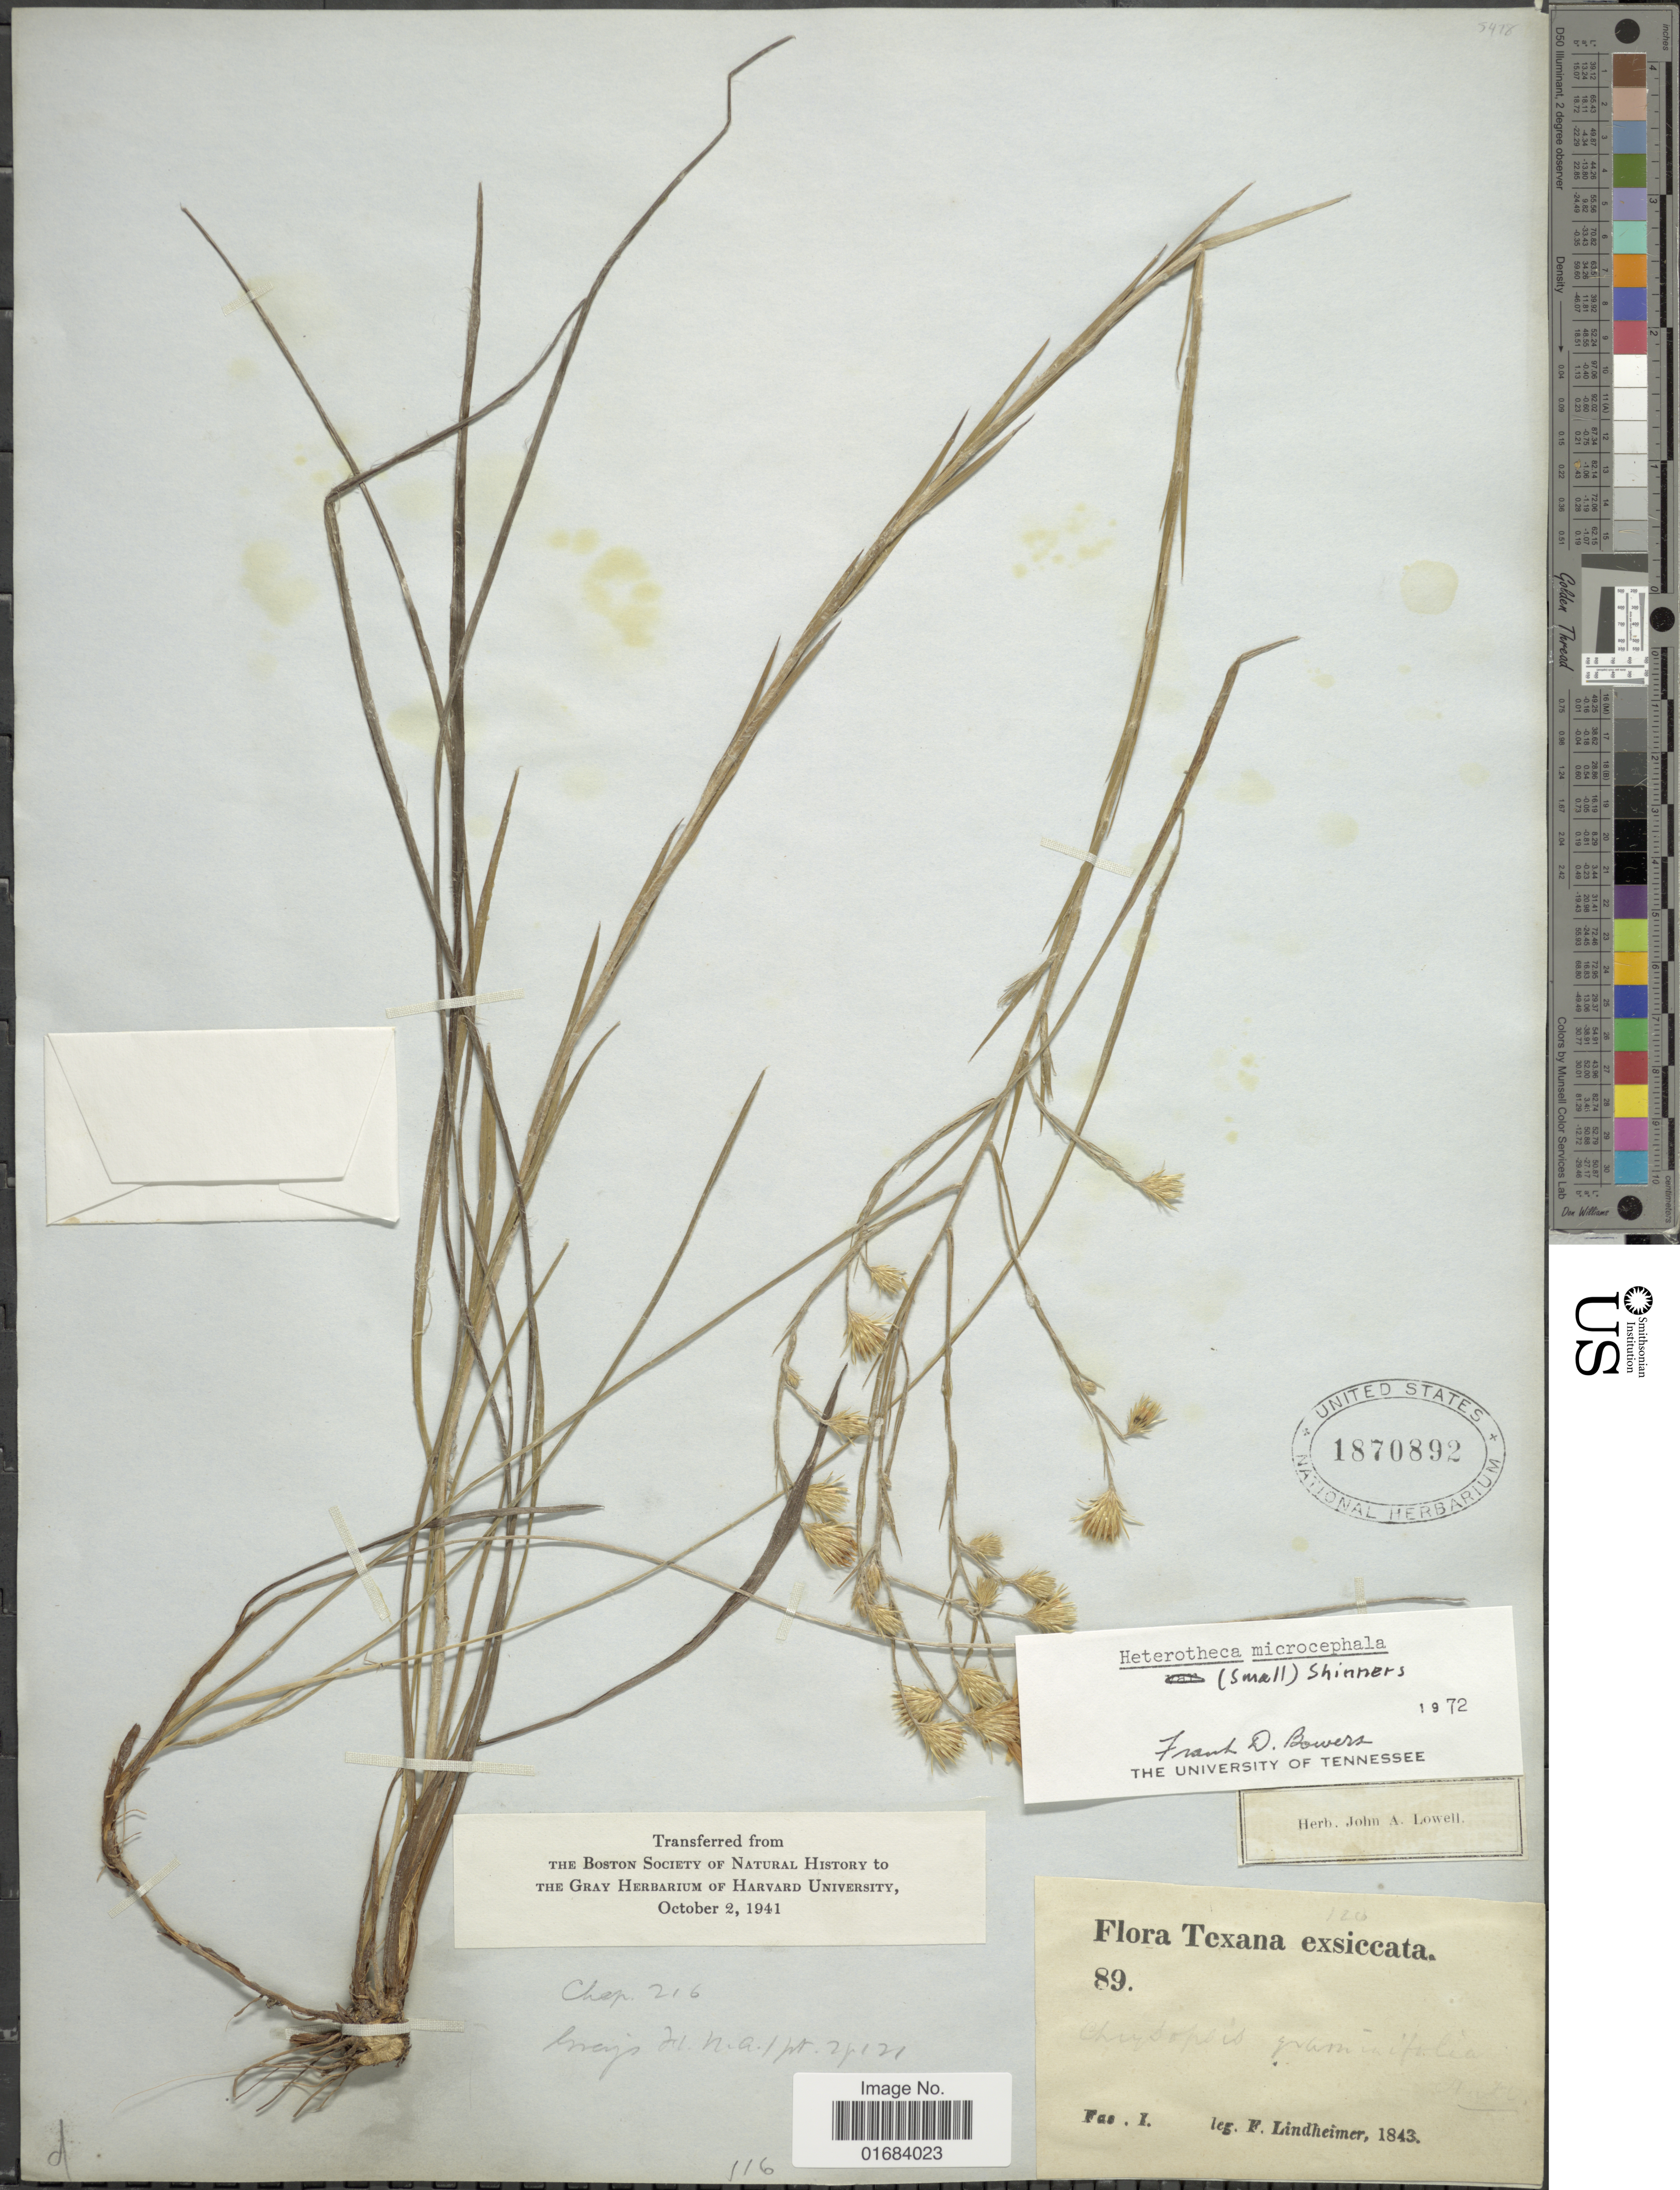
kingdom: Plantae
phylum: Tracheophyta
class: Magnoliopsida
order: Asterales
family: Asteraceae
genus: Pityopsis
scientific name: Pityopsis microcephala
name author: Small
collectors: F. Lindheimer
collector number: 89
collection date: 1843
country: United States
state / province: Texas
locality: Texanna.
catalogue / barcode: US 1870892